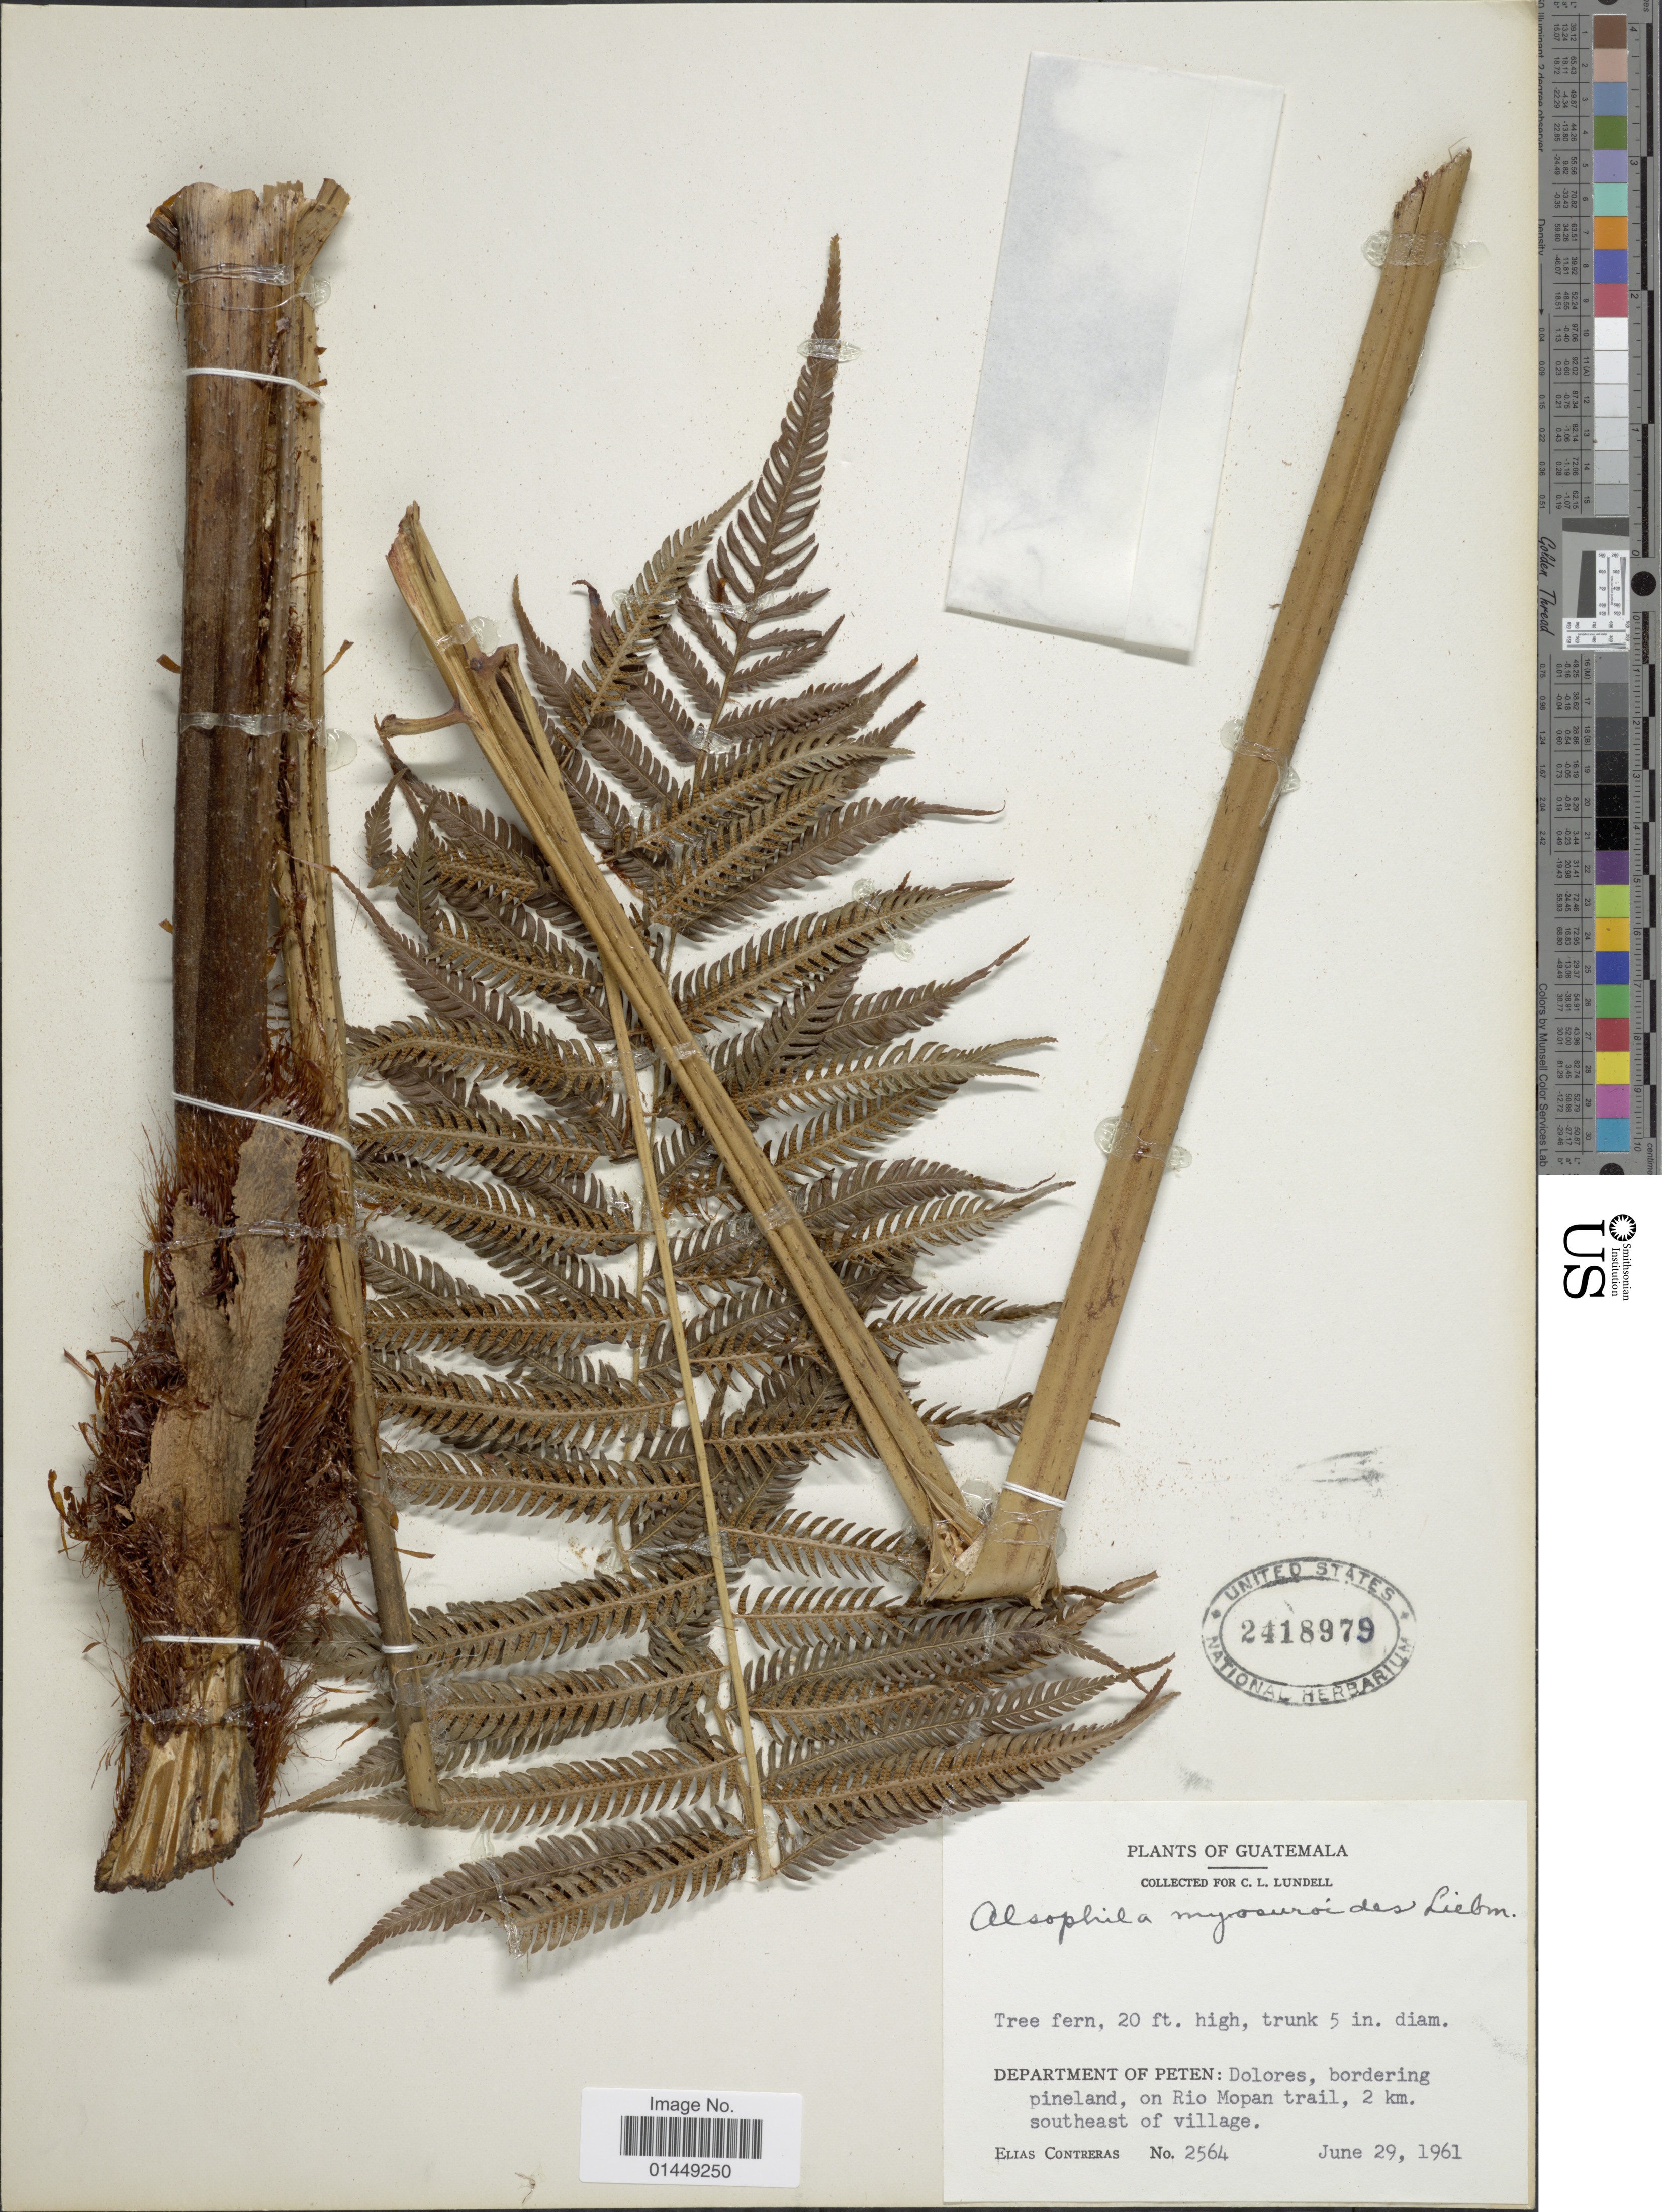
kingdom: Plantae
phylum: Tracheophyta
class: Polypodiopsida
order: Cyatheales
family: Cyatheaceae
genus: Cyathea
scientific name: Cyathea myosuriodes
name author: (Liebm.) Domin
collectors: E. Contreras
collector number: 2564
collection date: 1961-06-29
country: Guatemala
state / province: El Petén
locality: Department of Peten: Dolores, bordering pineland, on Rio Mopan trail, 2 km. southeast of village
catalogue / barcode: US 2418979